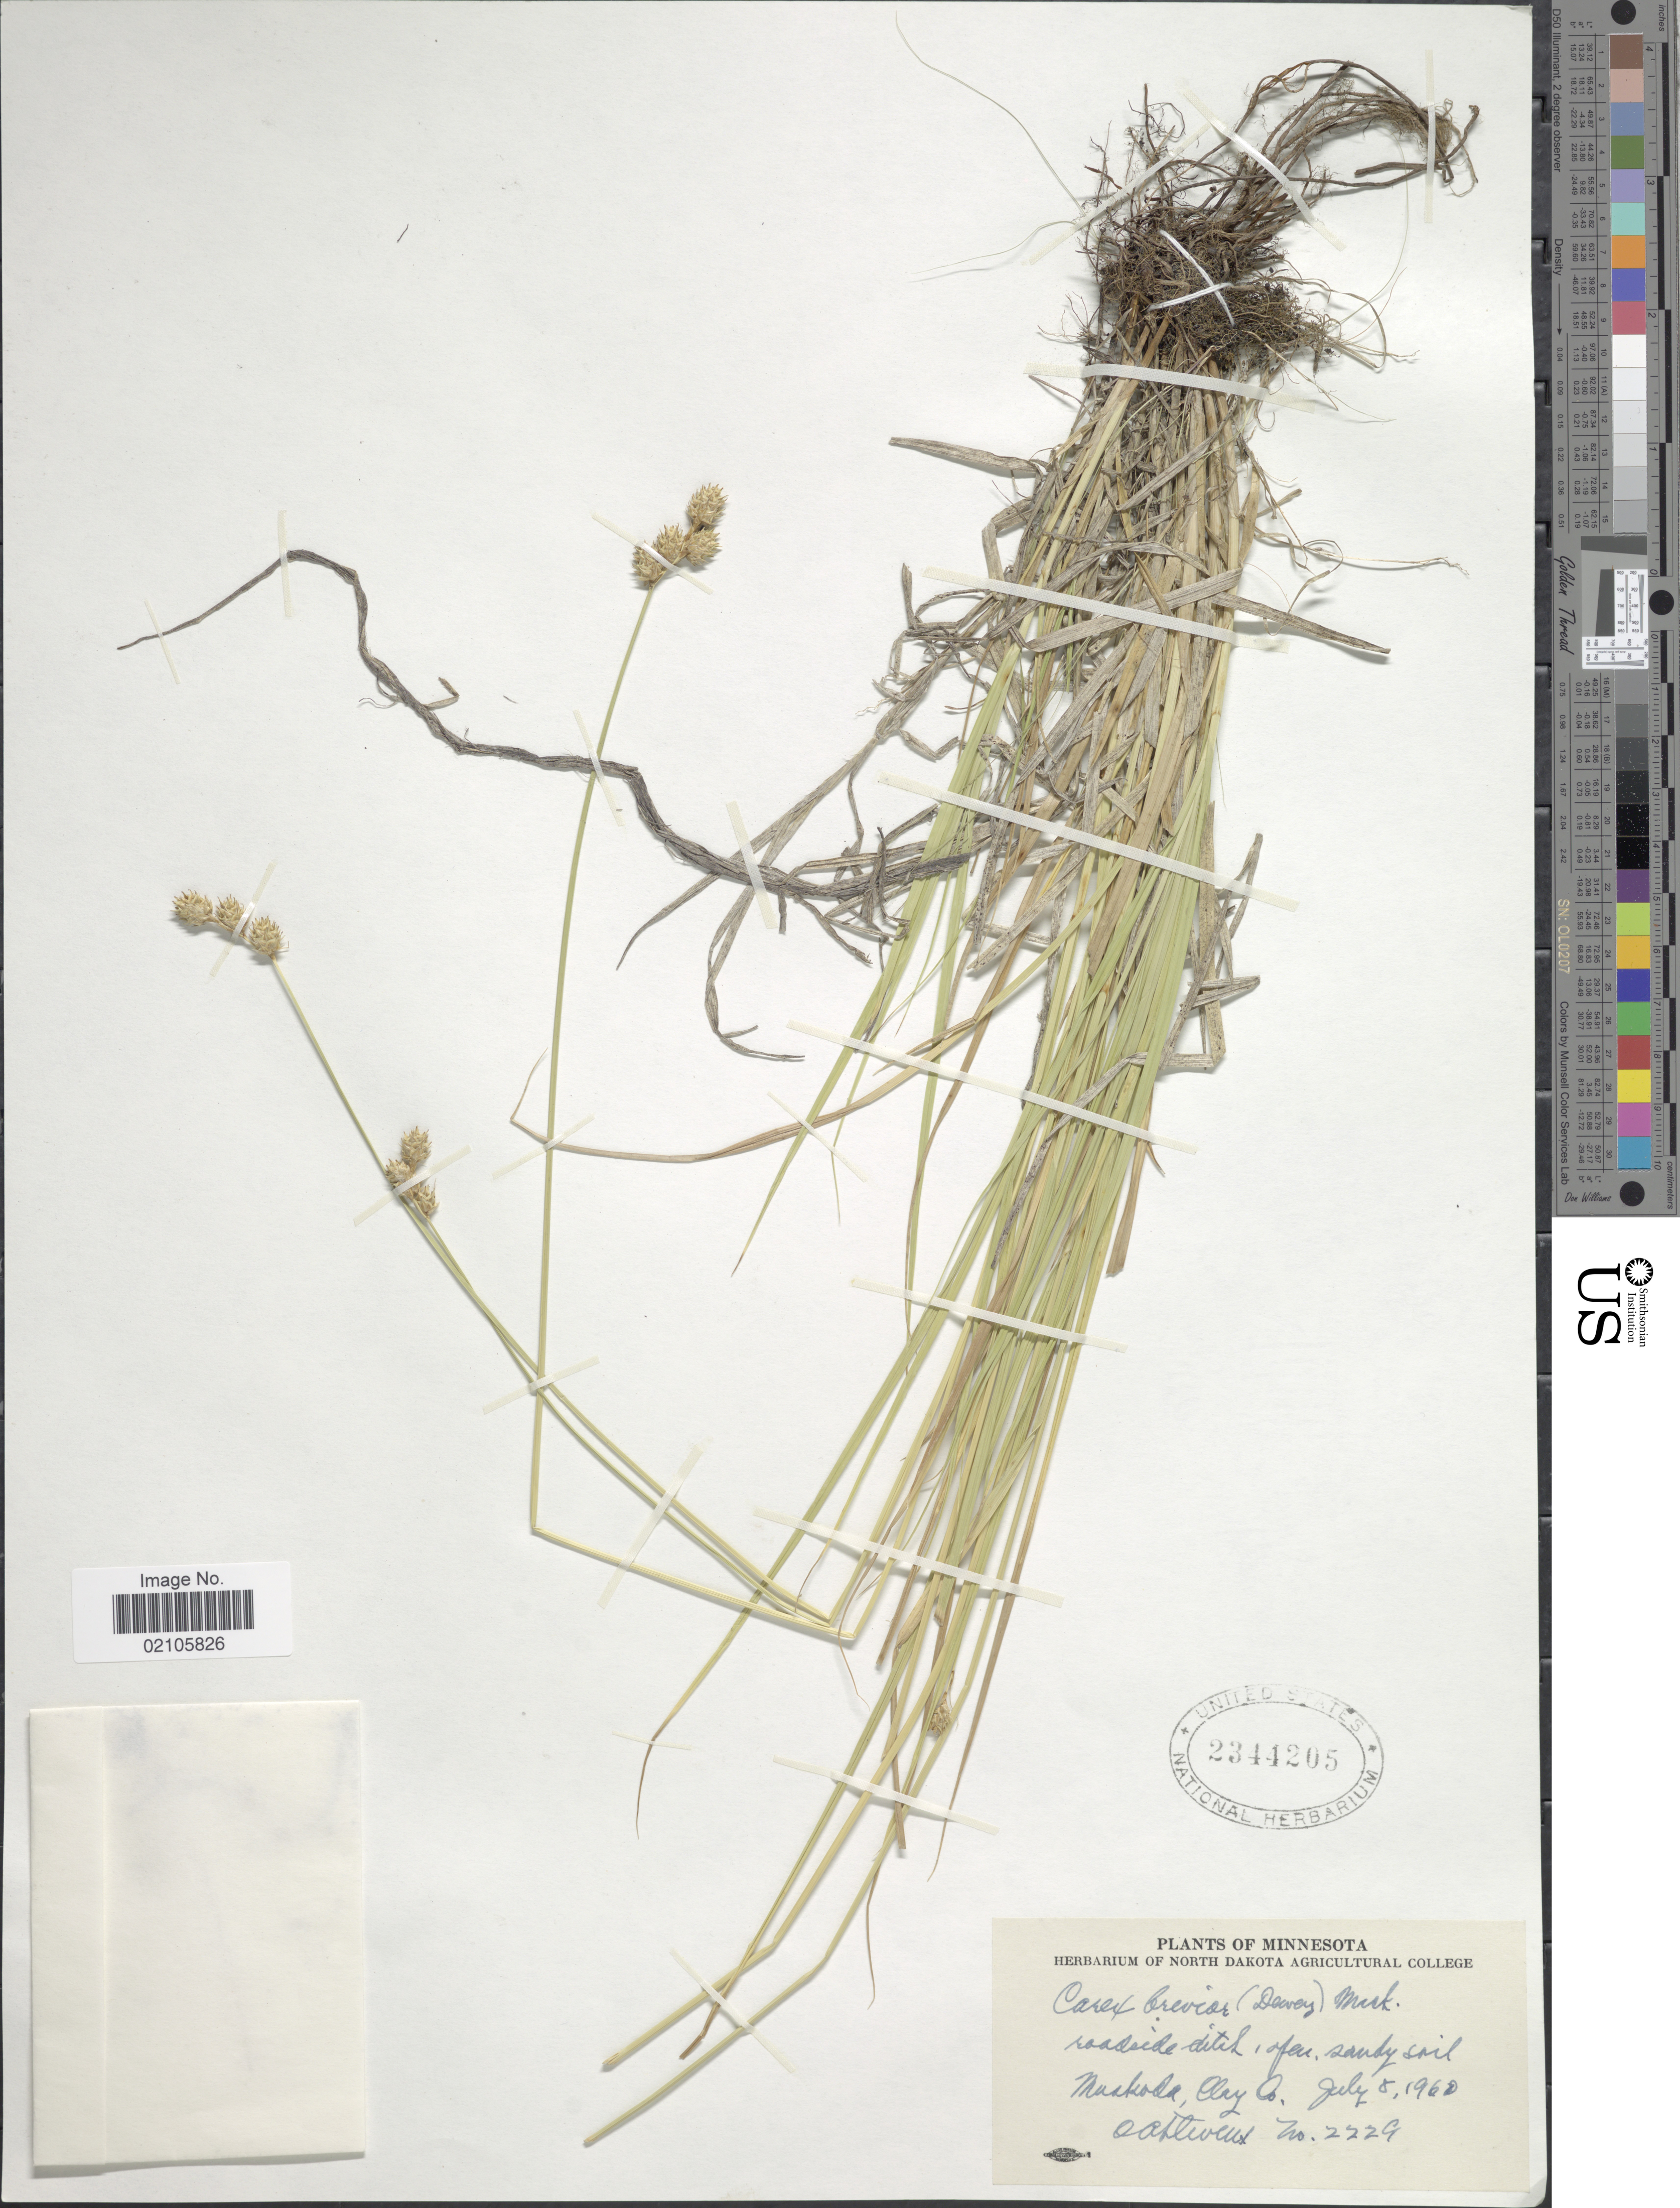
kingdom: Plantae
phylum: Tracheophyta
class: Liliopsida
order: Poales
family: Cyperaceae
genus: Carex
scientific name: Carex brevior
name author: (Dewey) Mack. ex Lunell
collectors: O. A. Stevens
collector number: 2229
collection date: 1960-07-08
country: United States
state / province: Minnesota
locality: Muskoda, Clay Co.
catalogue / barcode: US 2344205